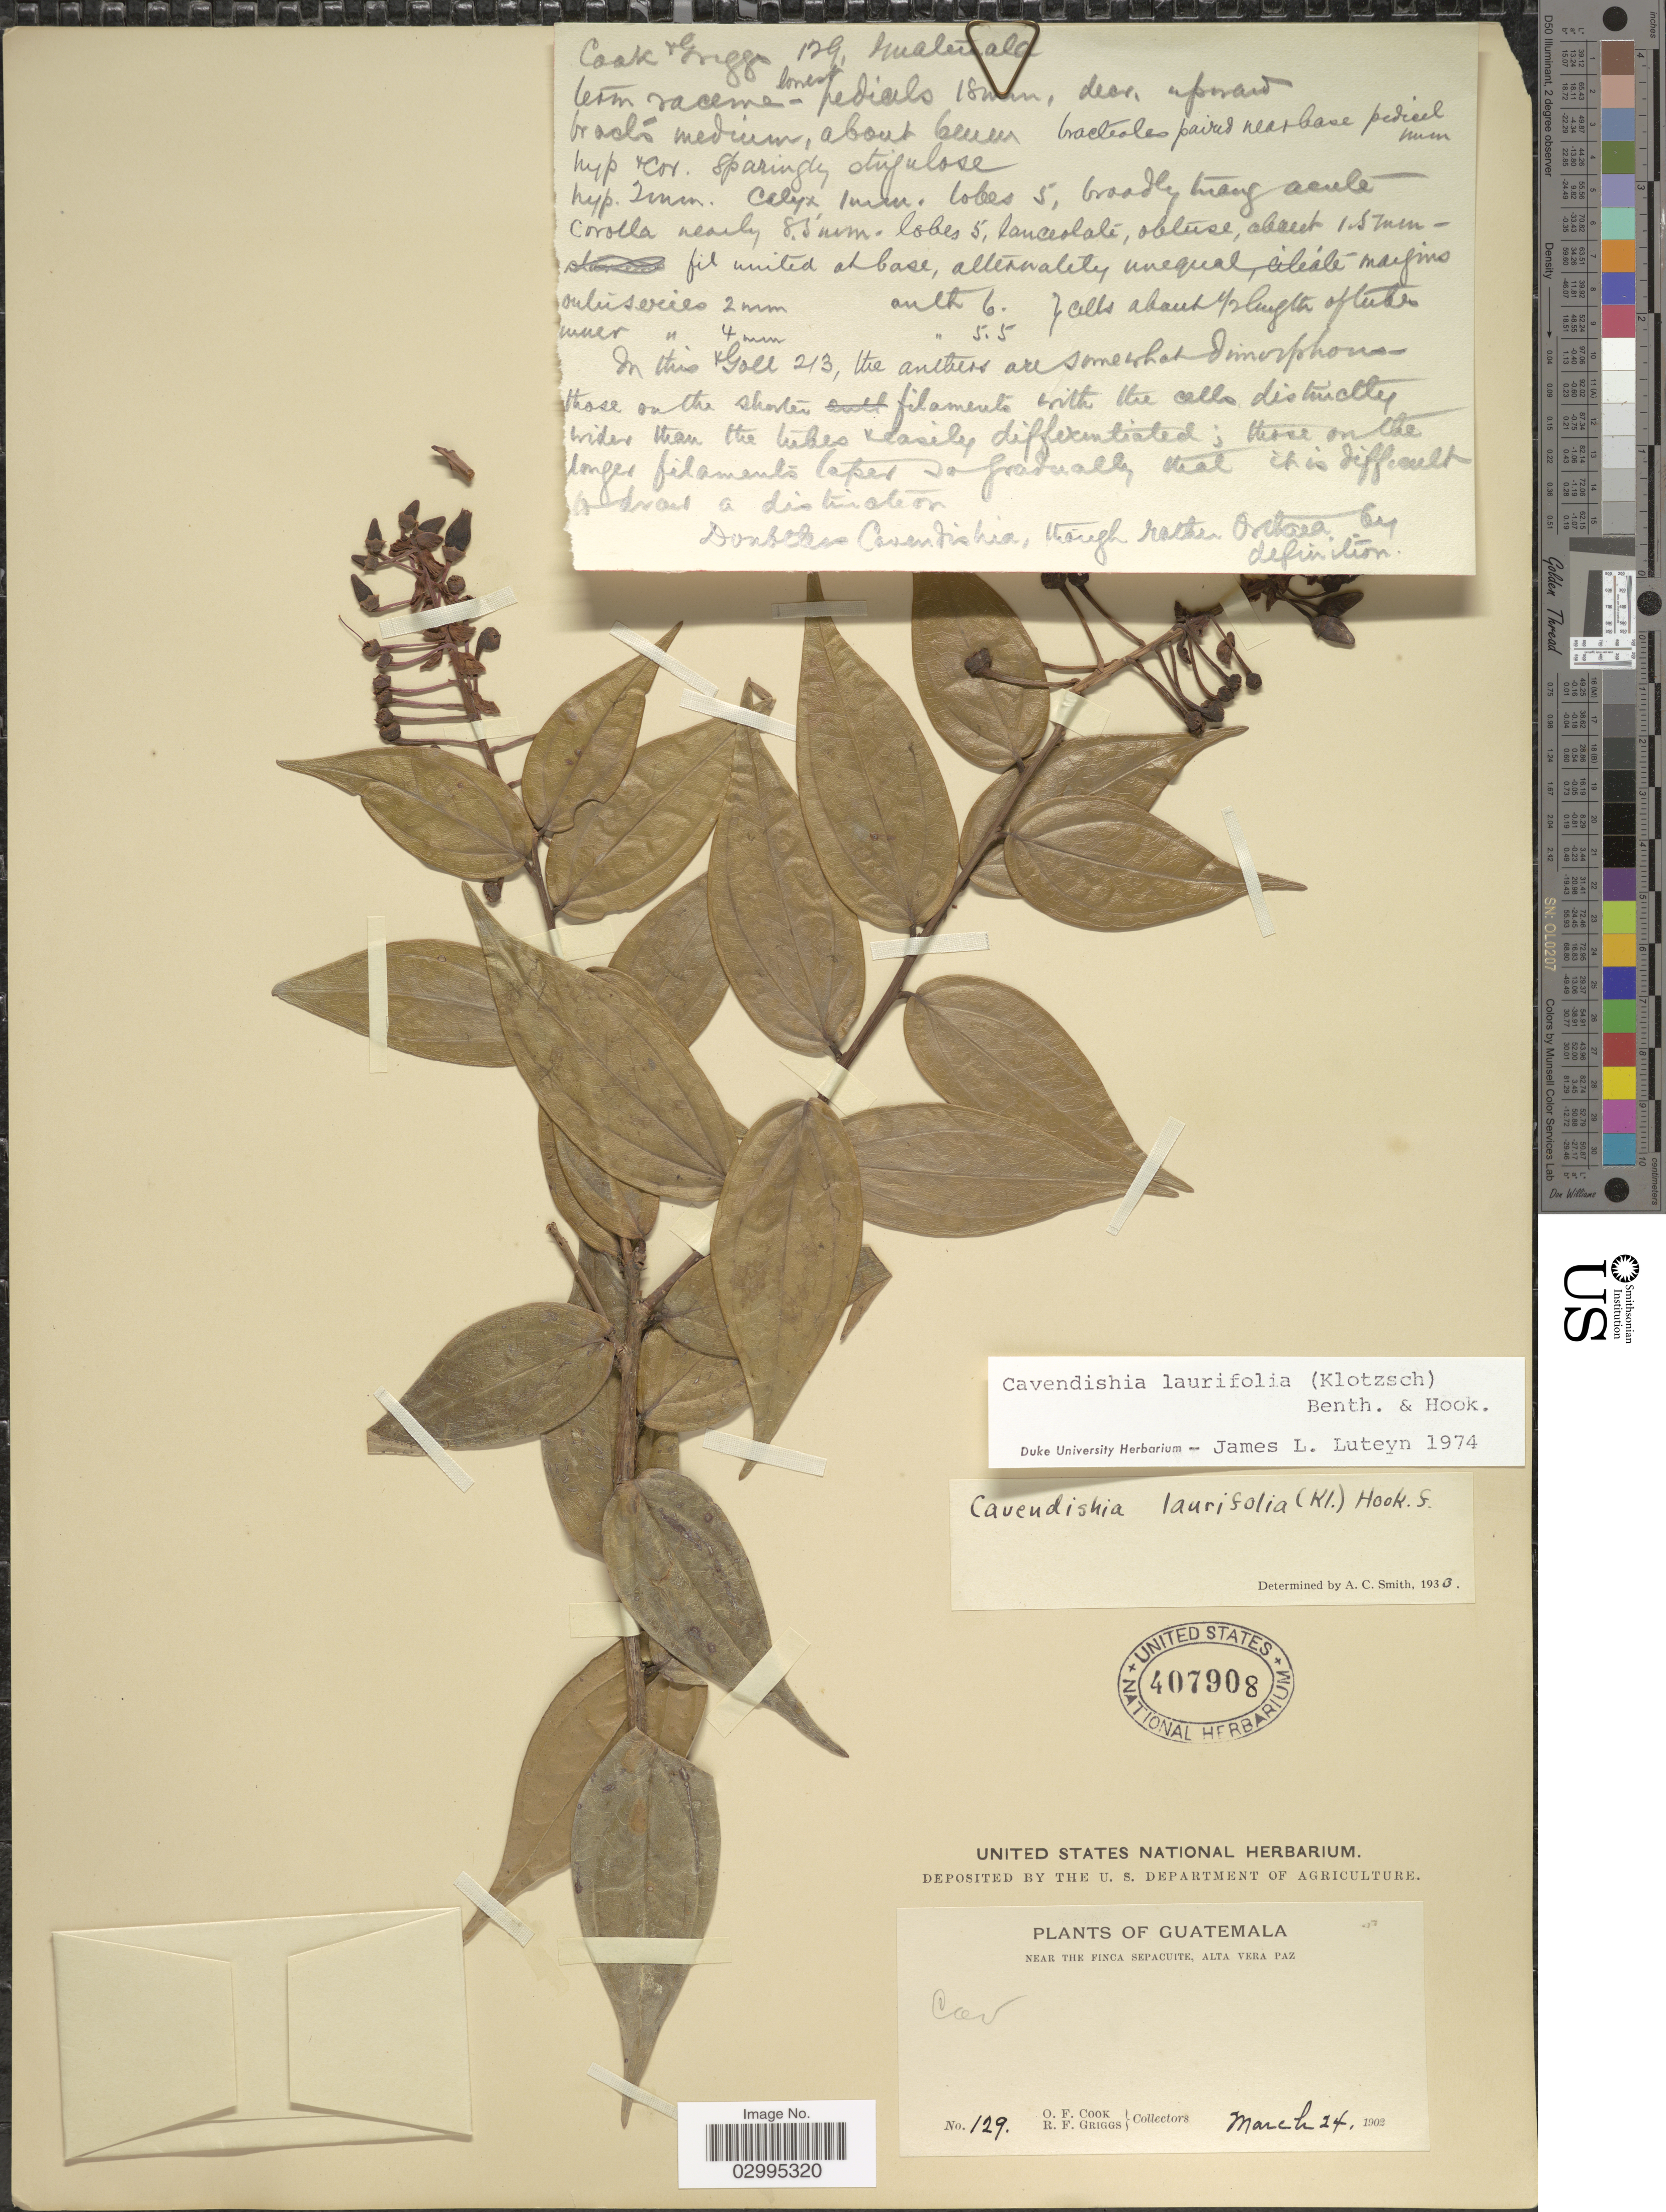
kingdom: Plantae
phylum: Tracheophyta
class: Magnoliopsida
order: Ericales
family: Ericaceae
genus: Cavendishia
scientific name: Cavendishia laurifolia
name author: (Klotzsch) Benth. & Hook. f.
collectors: O. F. Cook & R. F. Griggs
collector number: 129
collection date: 1902-03-24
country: Guatemala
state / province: Alta Verapaz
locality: Near the Finca Sepacuite.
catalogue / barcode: US 407908